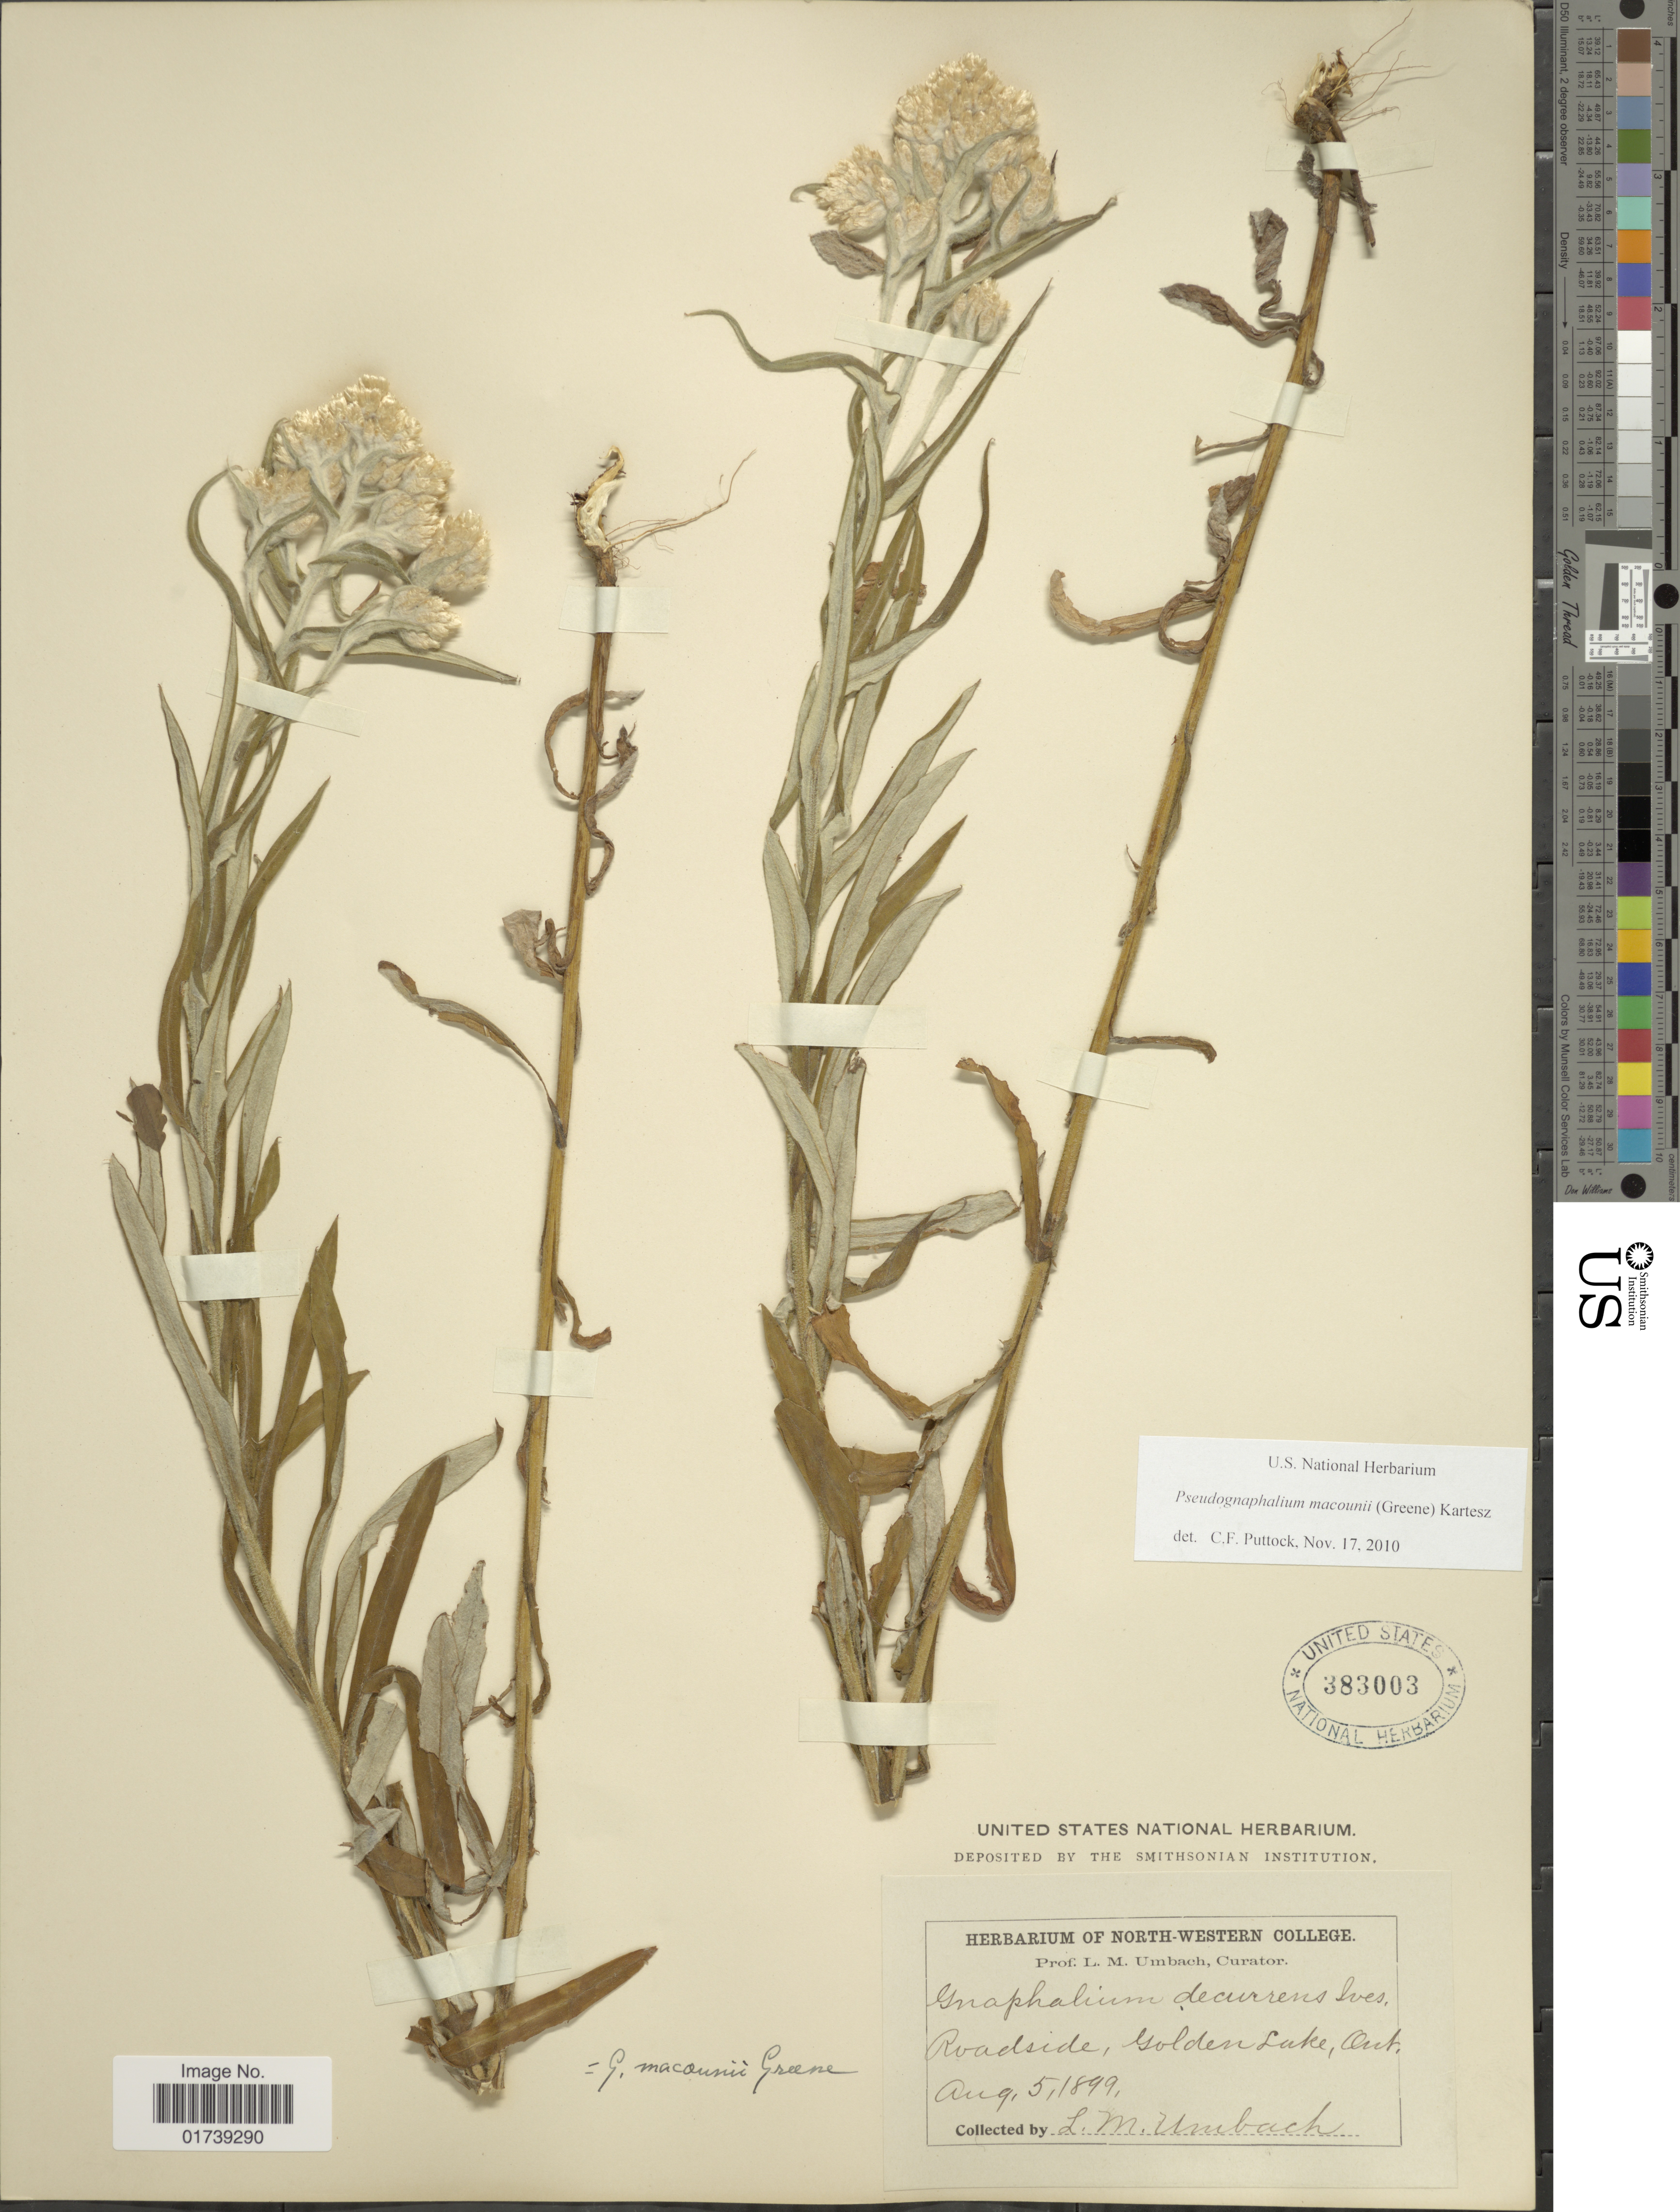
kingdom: Plantae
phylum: Tracheophyta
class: Magnoliopsida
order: Asterales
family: Asteraceae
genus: Pseudognaphalium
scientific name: Pseudognaphalium macounii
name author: (Greene) Kartesz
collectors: L. M. Umbach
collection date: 1899-08-05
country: Canada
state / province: Ontario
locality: Roadside, Golden Lake, Ont.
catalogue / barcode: US 383003